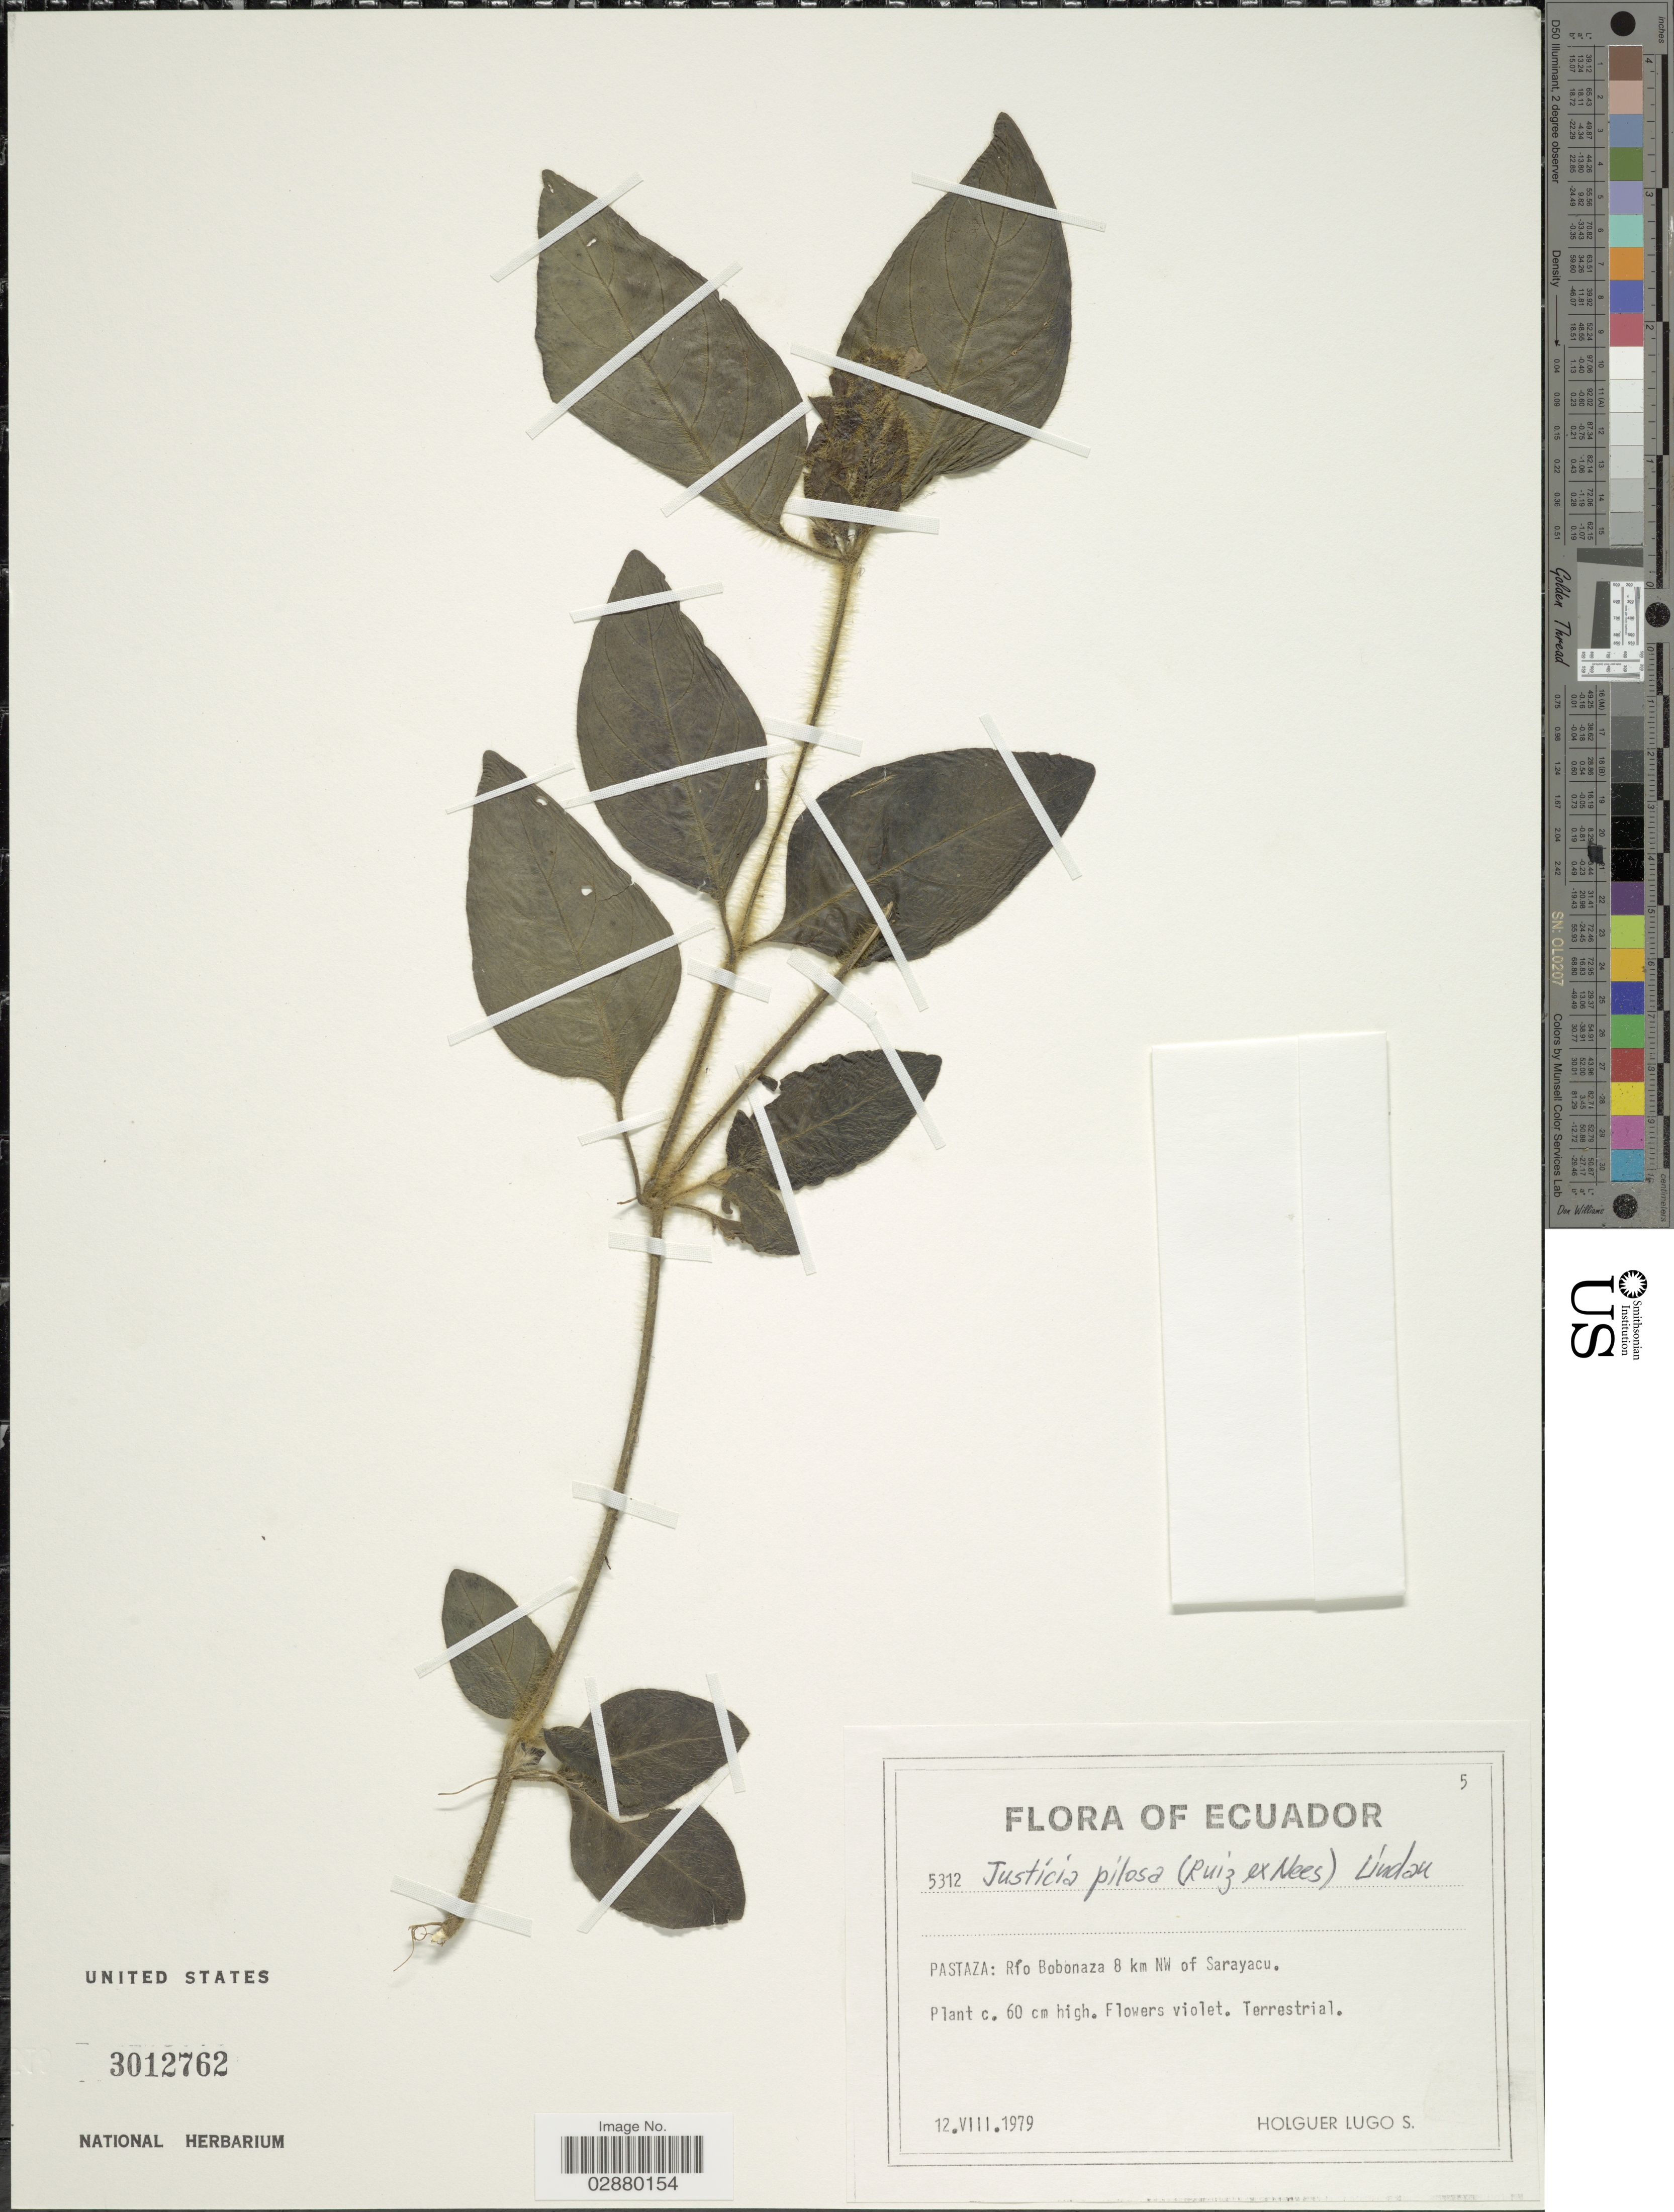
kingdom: Plantae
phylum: Tracheophyta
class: Magnoliopsida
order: Lamiales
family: Acanthaceae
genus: Justicia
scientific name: Justicia pilosa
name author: (Ruiz ex Nees) Lindau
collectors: H. Lugo S.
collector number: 5312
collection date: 1979-08-12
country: Ecuador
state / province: Pastaza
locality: Río Bobonaza 8 km NW of Sarayacu.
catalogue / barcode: US 3012762